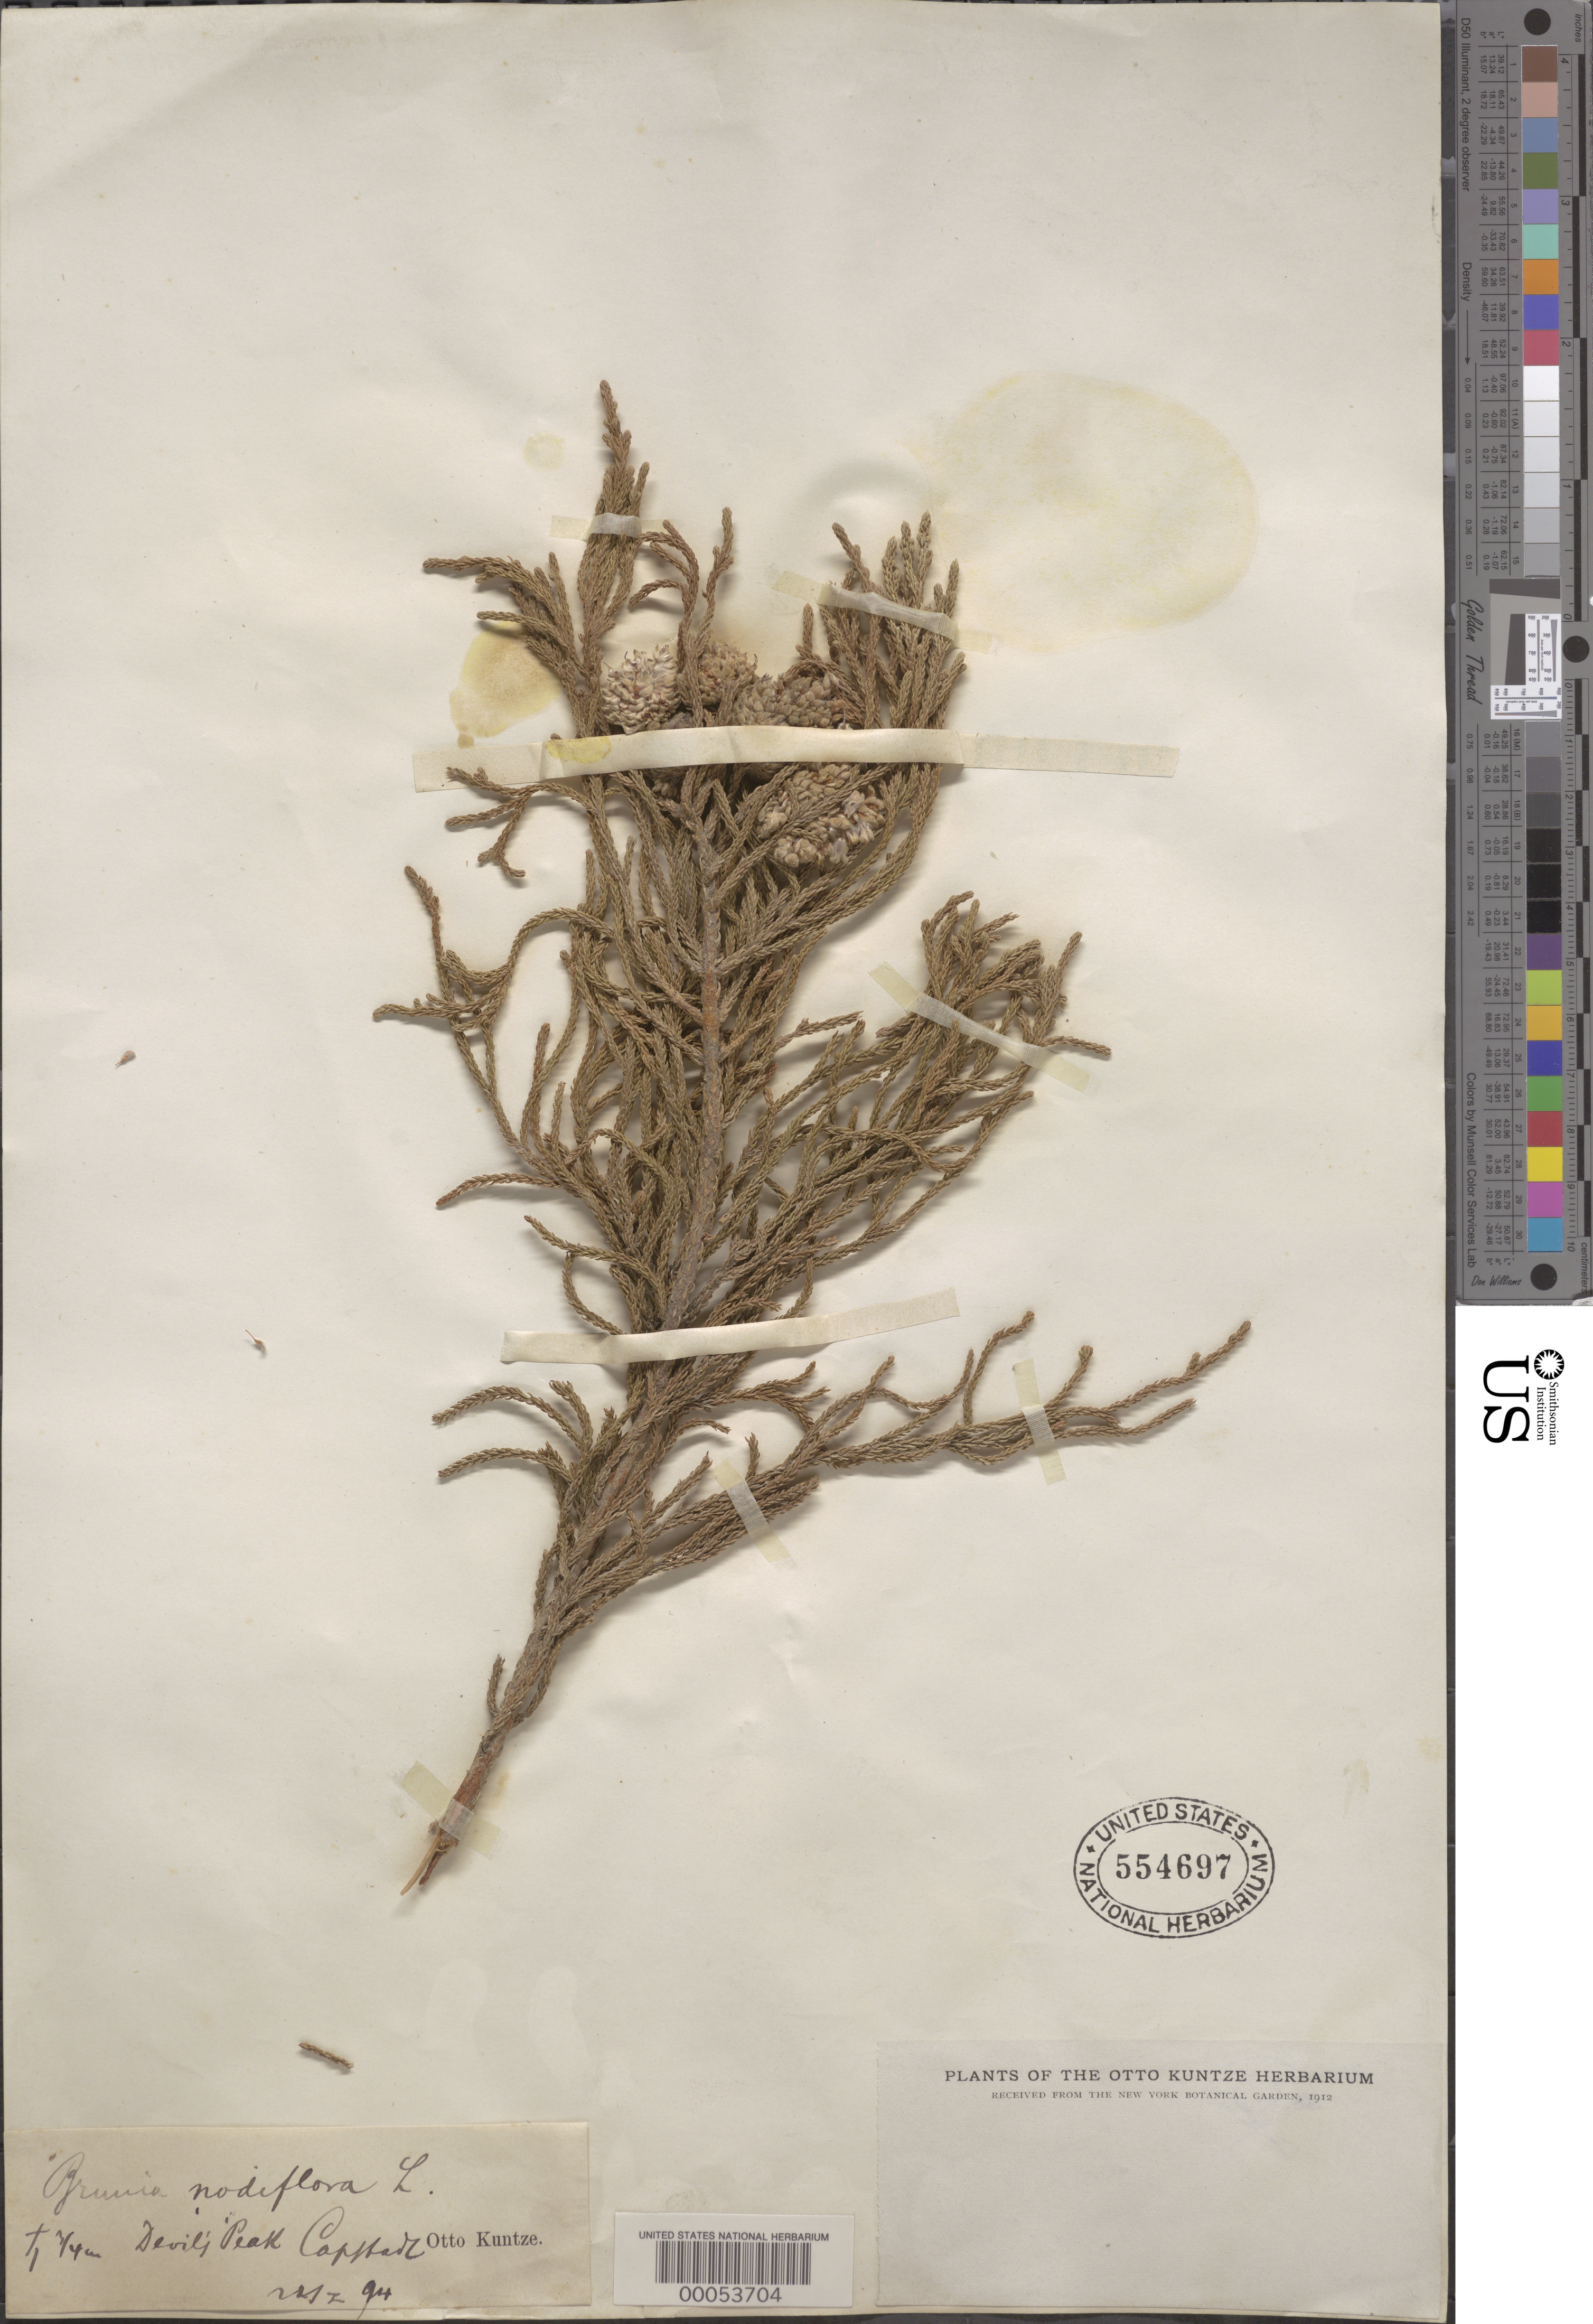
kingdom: Plantae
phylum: Tracheophyta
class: Magnoliopsida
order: Bruniales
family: Bruniaceae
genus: Brunia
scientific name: Brunia noduliflora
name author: Goldblatt & J.C. Manning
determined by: Strong, Mark T., (BOT), Smithsonian Institution - National Museum of Natural History (UNITED STATES)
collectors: C.E.O. Kuntze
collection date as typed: Jan 1894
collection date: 1894-01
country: South Africa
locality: Devil's peak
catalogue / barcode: US 554697